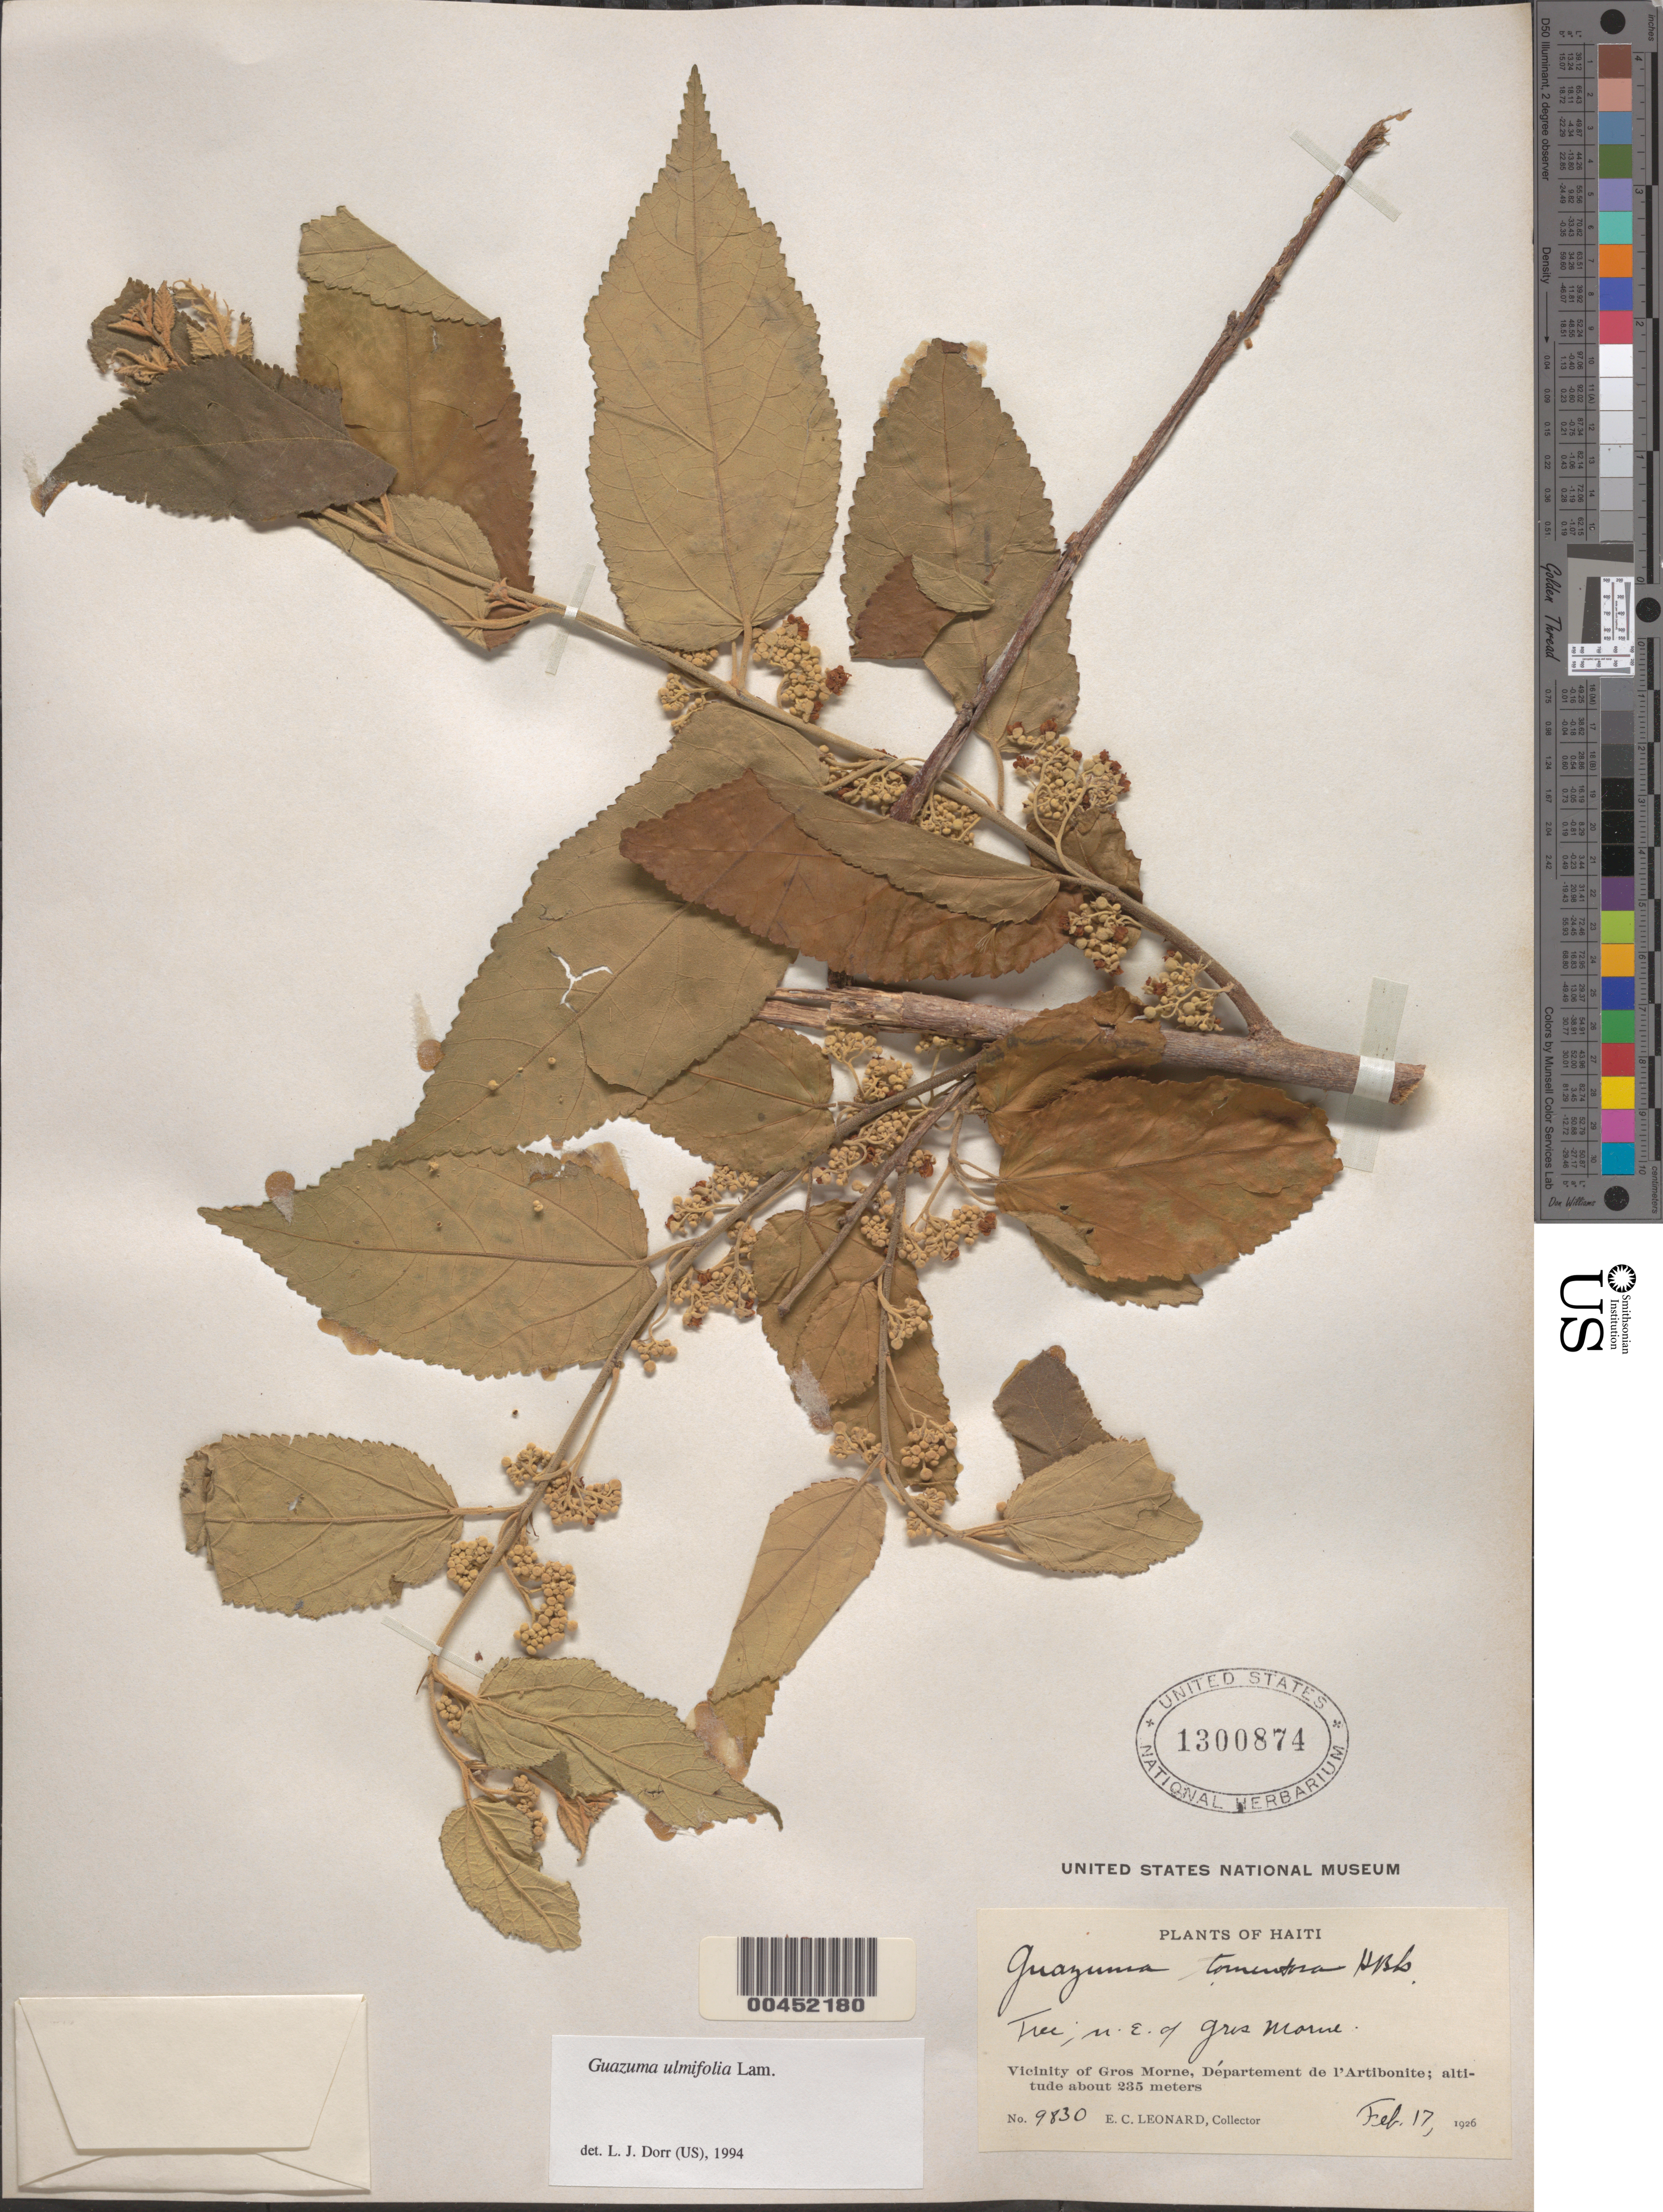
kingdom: Plantae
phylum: Tracheophyta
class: Magnoliopsida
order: Malvales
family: Malvaceae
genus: Guazuma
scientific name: Guazuma ulmifolia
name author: Lam.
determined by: Dorr, L. J., (BOT), Smithsonian Institution - National Museum of Natural History (UNITED STATES)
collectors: E. C. Leonard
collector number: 9830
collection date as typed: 17 Feb 1926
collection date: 1926-02-17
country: Haiti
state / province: Artibonite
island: Hispaniola Island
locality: NE of Gros Morne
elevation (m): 235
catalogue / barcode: US 1300874